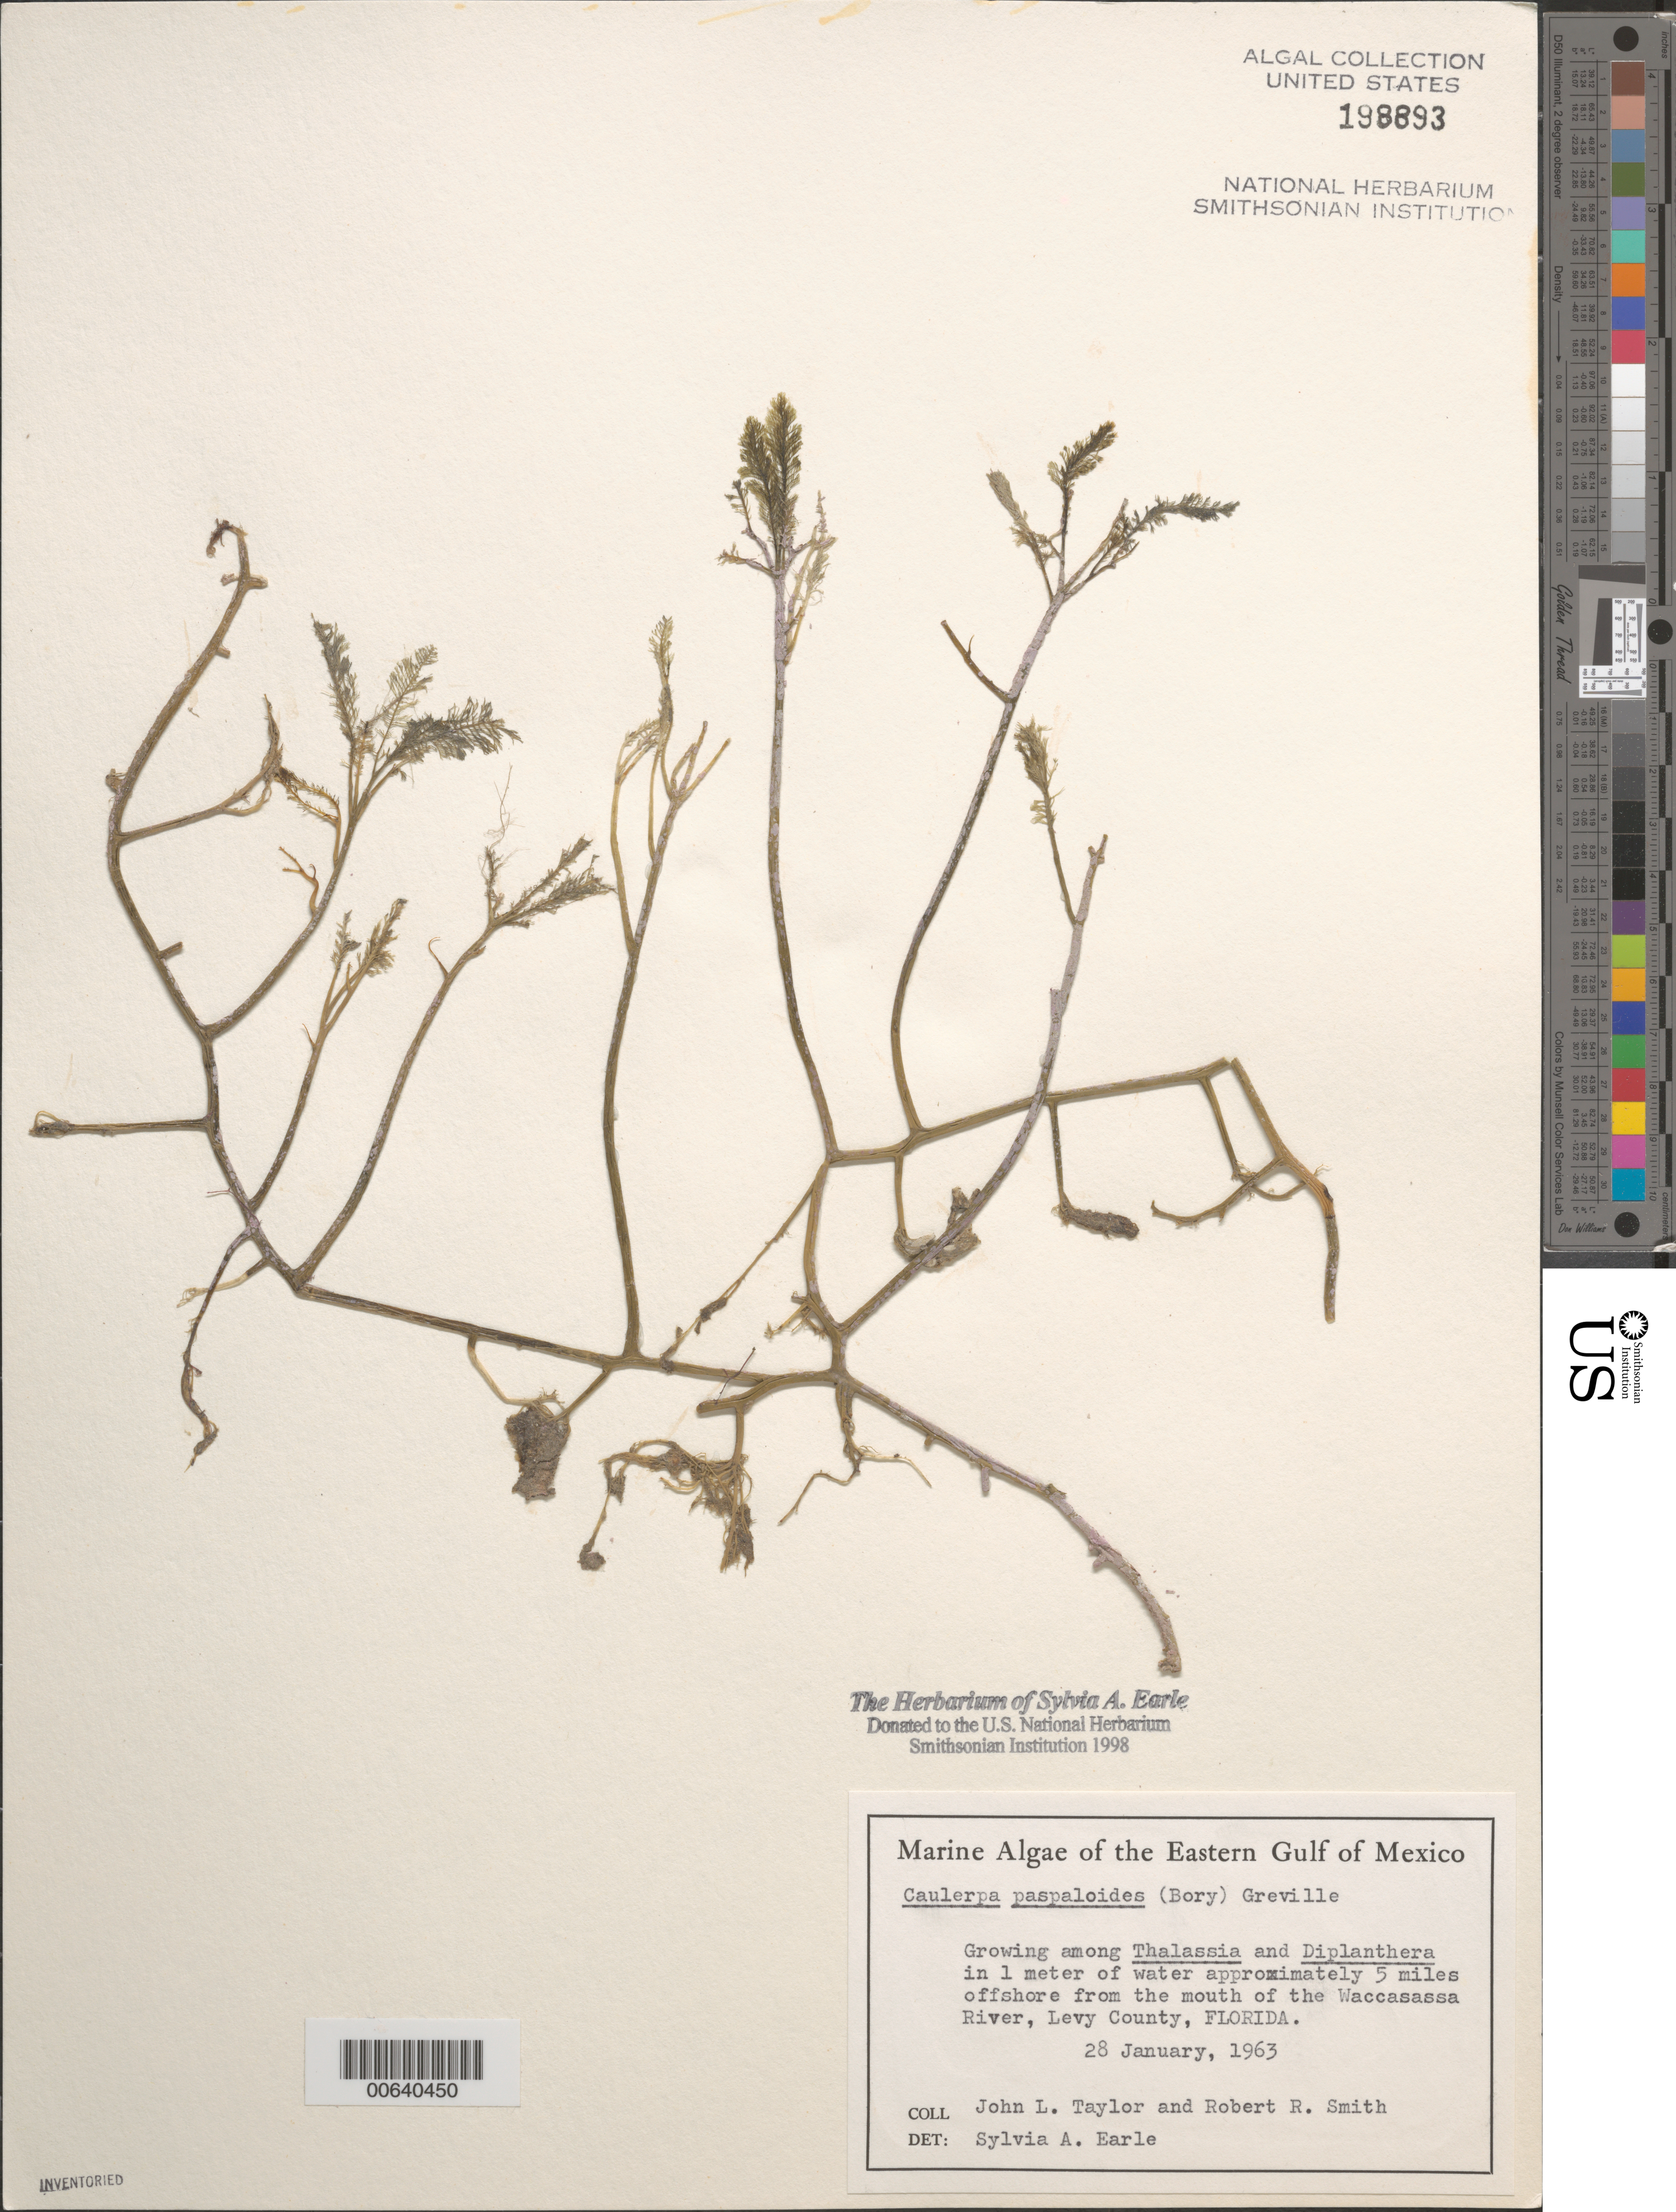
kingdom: Plantae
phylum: Chlorophyta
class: Ulvophyceae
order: Bryopsidales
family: Caulerpaceae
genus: Caulerpa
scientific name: Caulerpa paspaloides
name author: (Bory) Grev.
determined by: Earle, S. A.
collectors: J. L. Taylor & R. R. Smith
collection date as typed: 28 Jan 1963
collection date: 1963-01-28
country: United States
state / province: Florida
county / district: Levy County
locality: Ca. 5 miles off Waccasassa River mouth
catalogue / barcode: US 198893